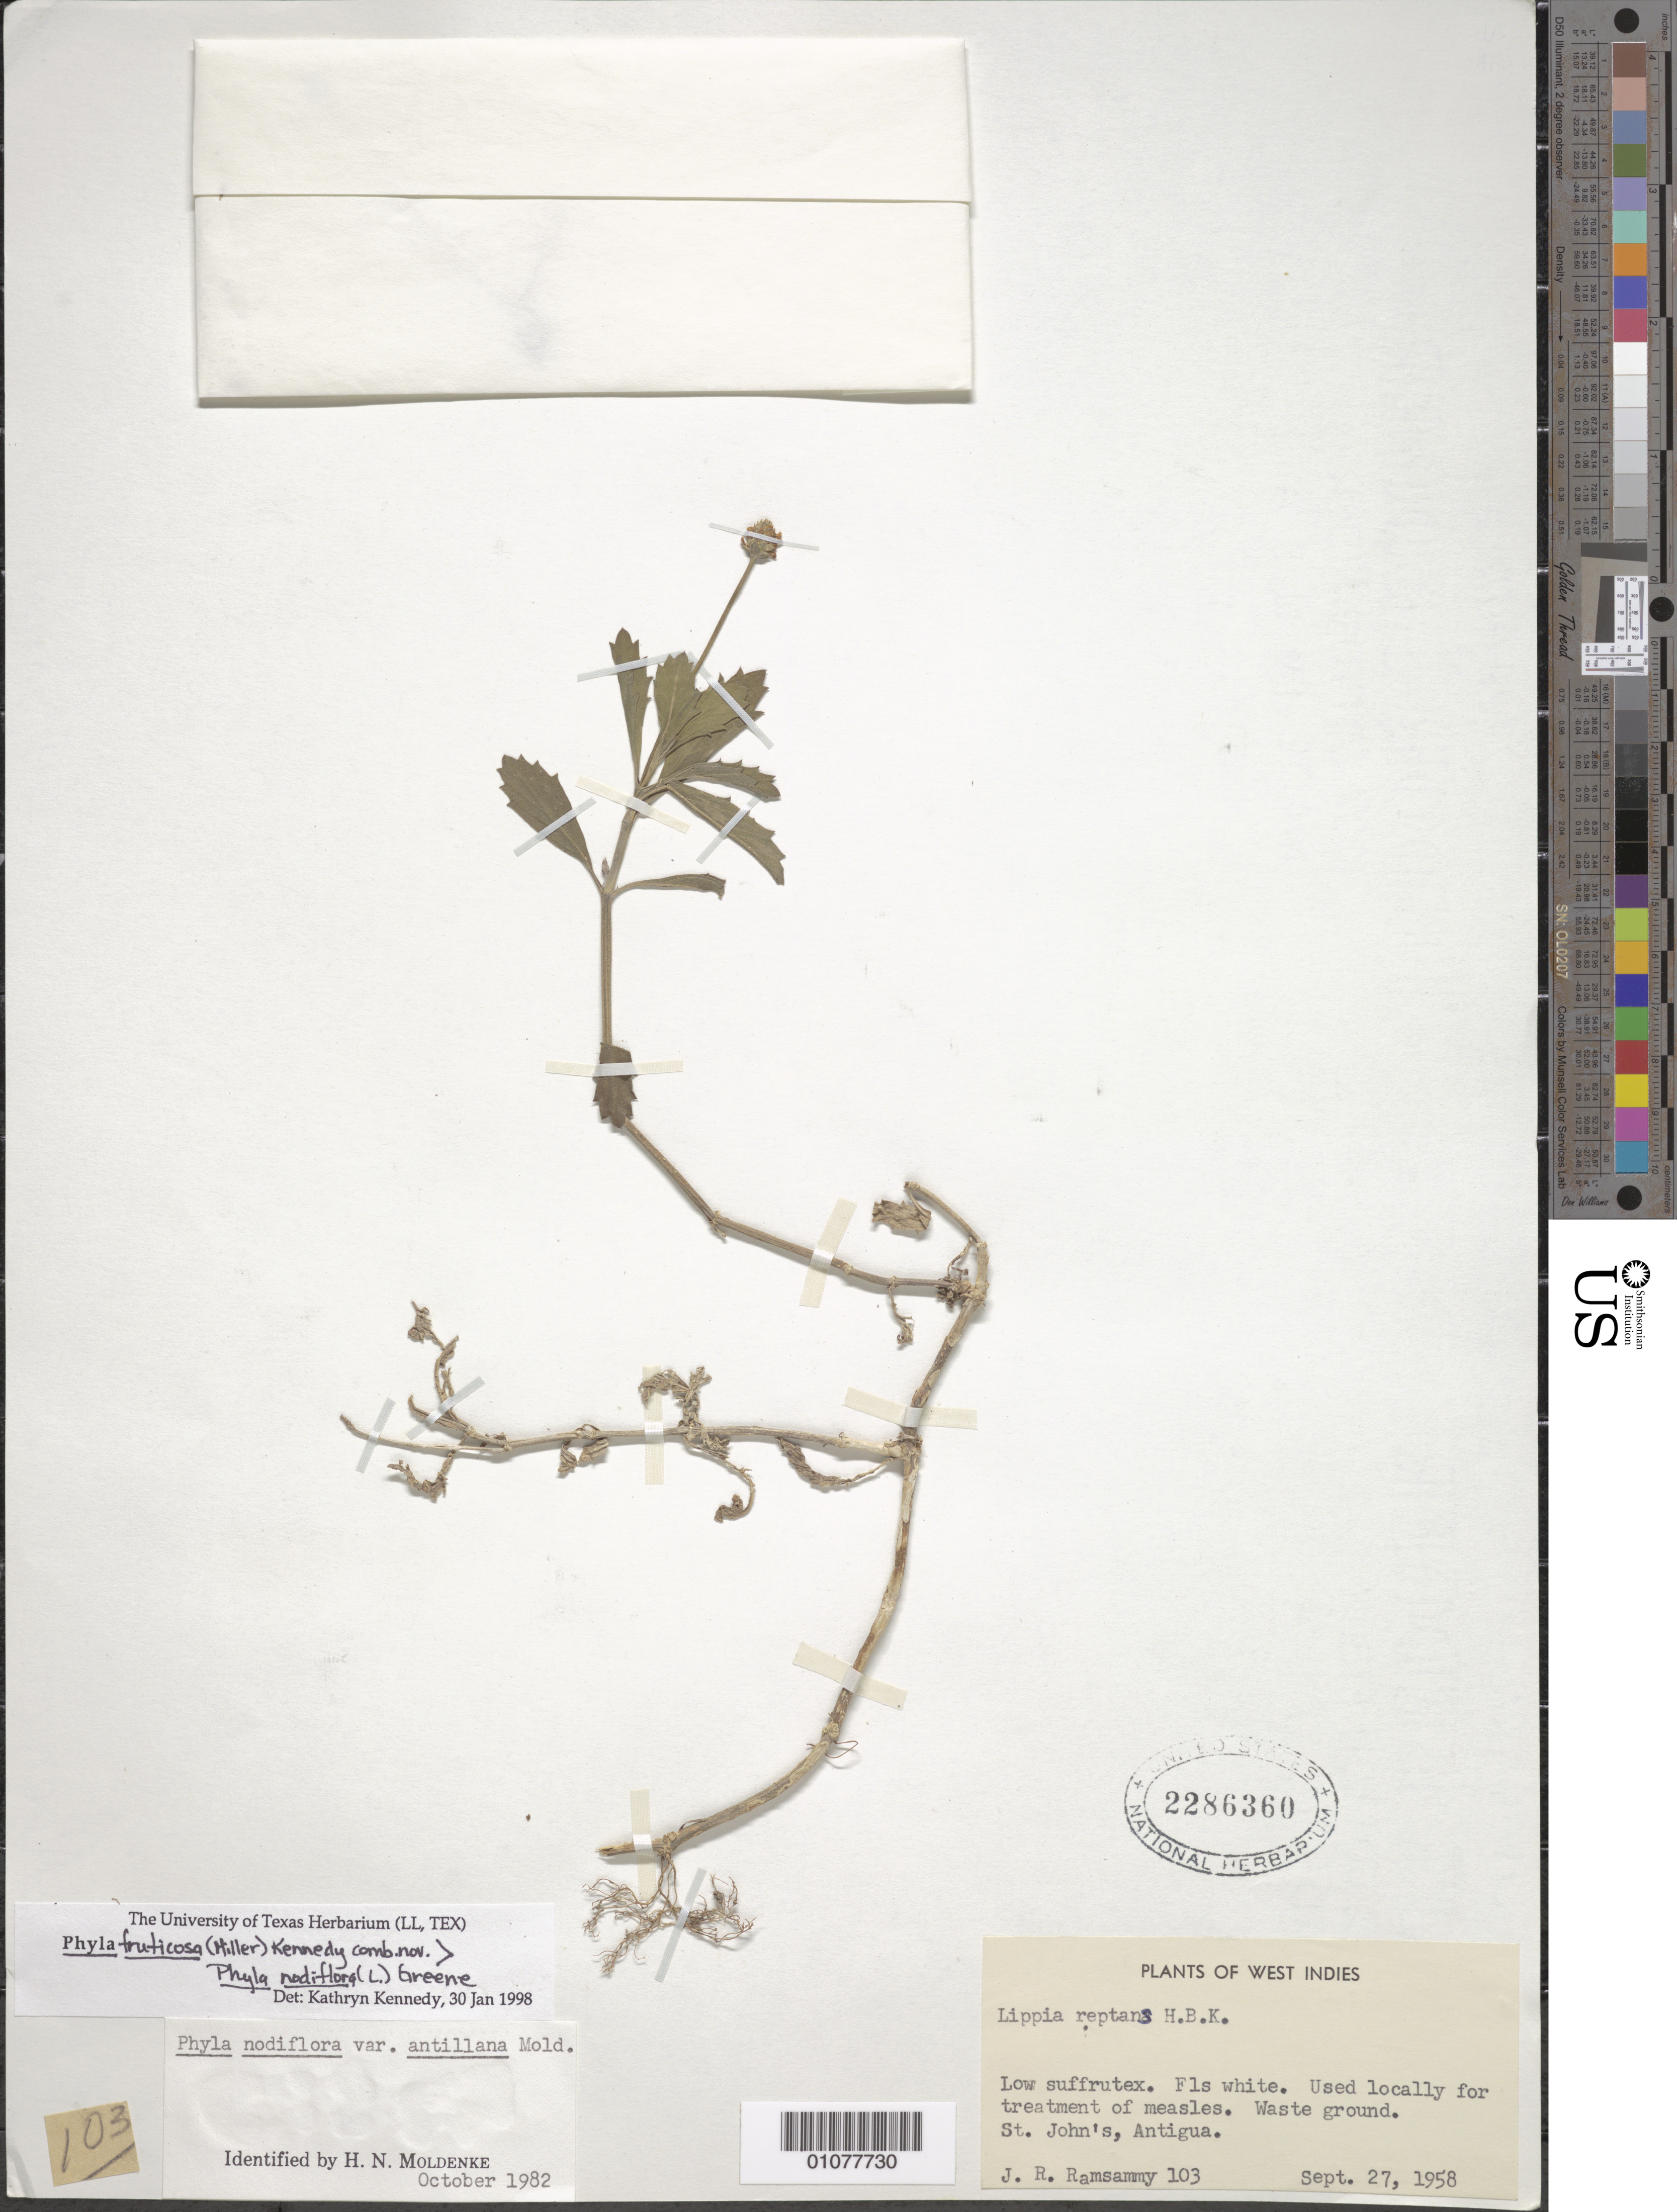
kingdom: Plantae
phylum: Tracheophyta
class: Magnoliopsida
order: Lamiales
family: Verbenaceae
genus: Phyla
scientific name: Phyla nodiflora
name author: (L.) Greene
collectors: J. Ramsammy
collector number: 103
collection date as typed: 27 Sep 1958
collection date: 1958-09-27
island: Antigua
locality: St. John's.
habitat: Waste ground.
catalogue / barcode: US 2286360